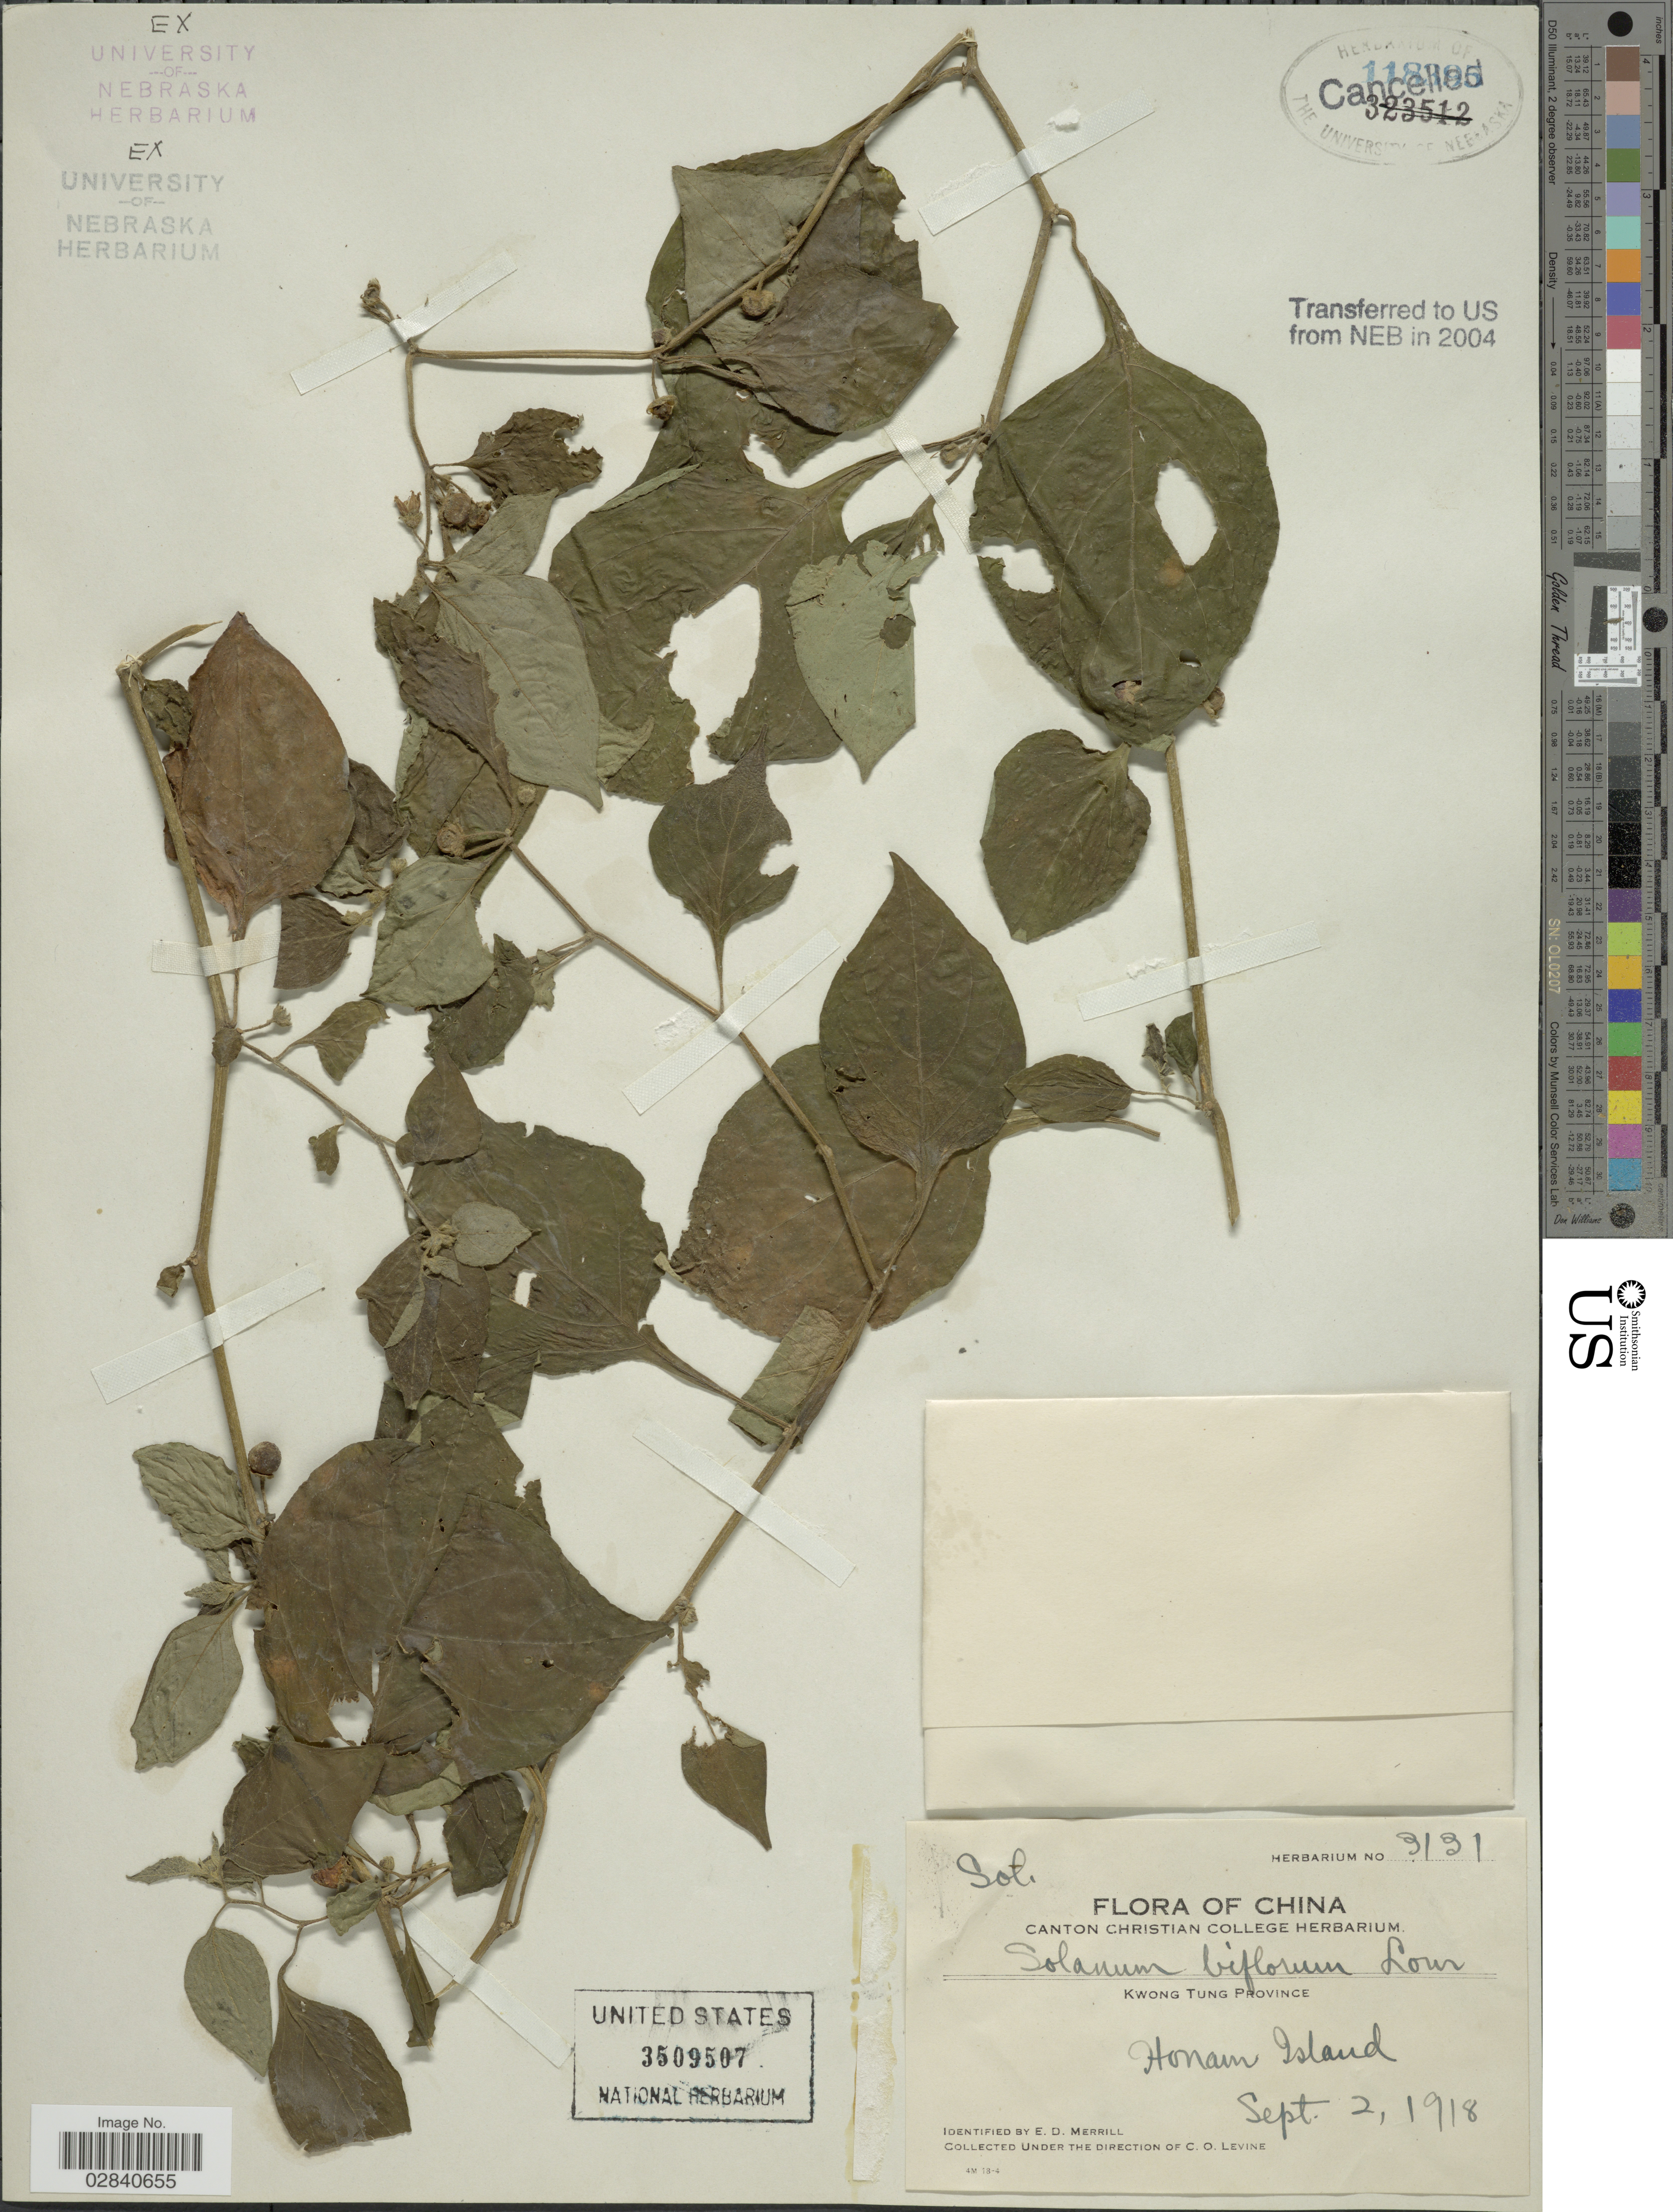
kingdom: Plantae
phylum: Tracheophyta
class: Magnoliopsida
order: Solanales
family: Solanaceae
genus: Lycianthes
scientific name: Lycianthes biflora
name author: (Lour.) Bitter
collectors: C. O. Levine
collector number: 3131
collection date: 1918-09-02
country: China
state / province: Guangdong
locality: Kwong Tung Province. Honam Island.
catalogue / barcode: US 3509507